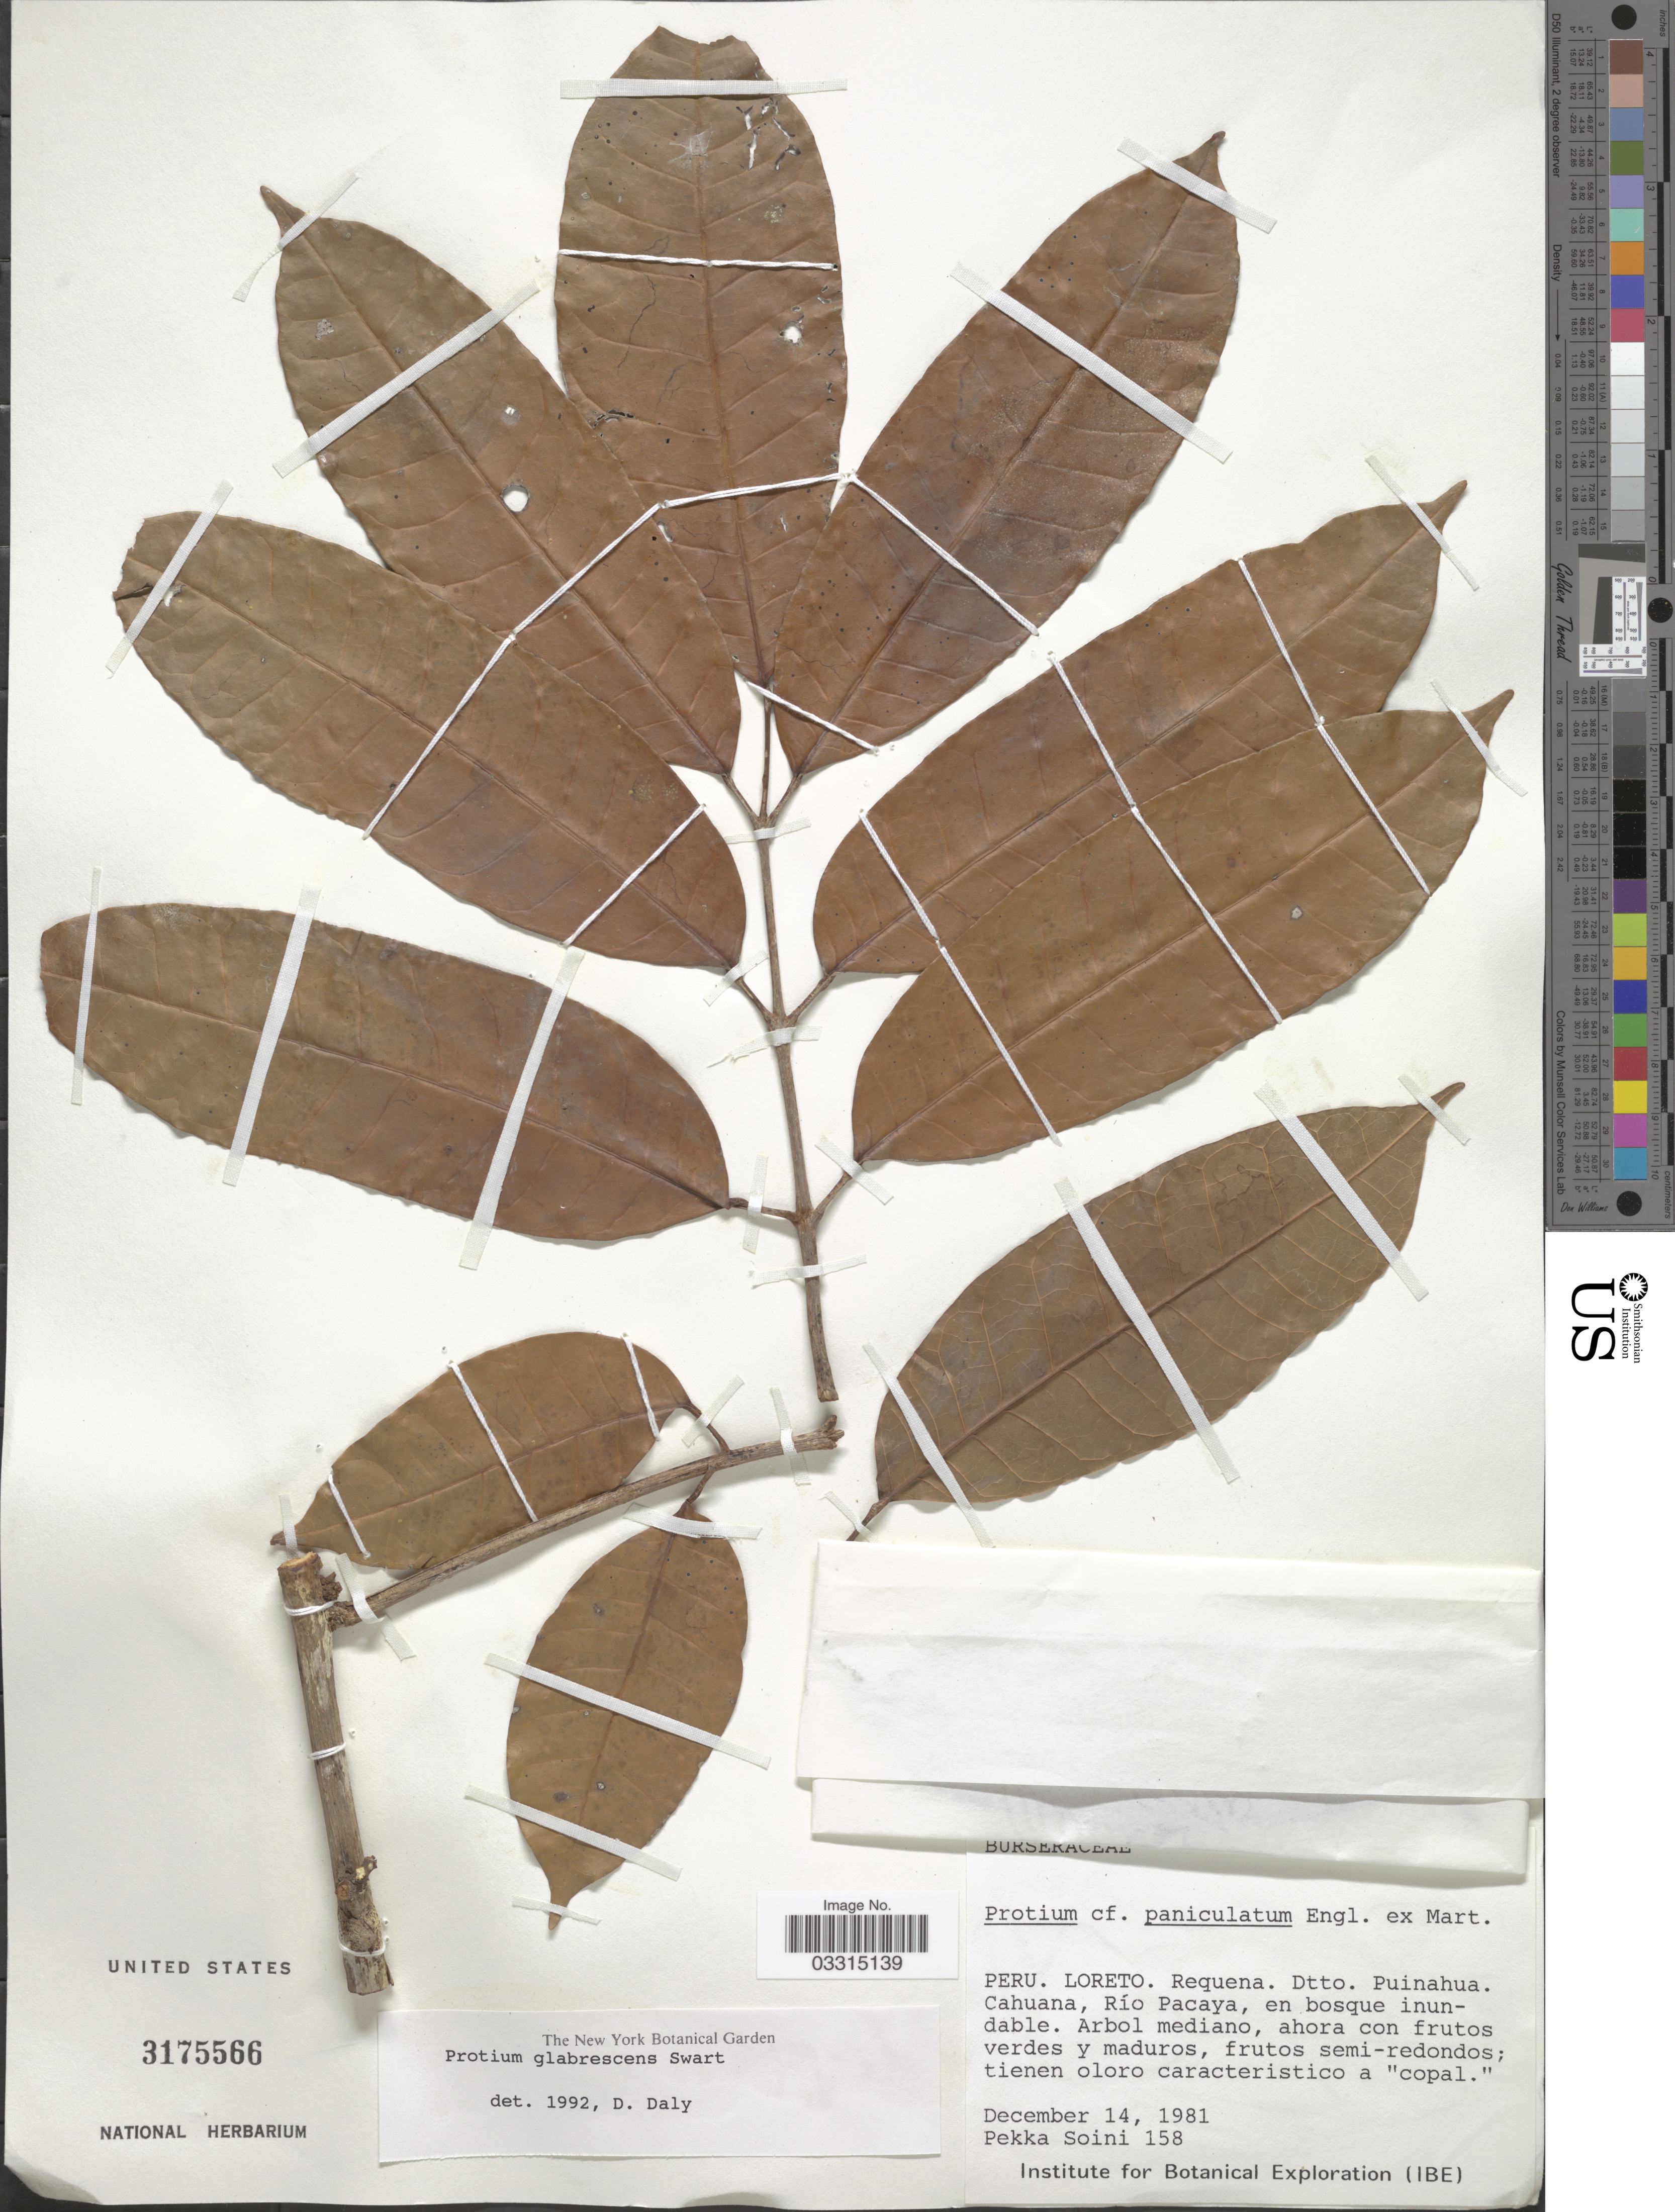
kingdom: Plantae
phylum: Tracheophyta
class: Magnoliopsida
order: Sapindales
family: Burseraceae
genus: Protium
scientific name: Protium glabrescens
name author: Swart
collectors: P. Soini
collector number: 158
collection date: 1981-12-14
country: Peru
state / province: Loreto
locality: Requena. Dtto. Puinahua. Cahuana, Río Pacaya.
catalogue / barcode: US 3175566